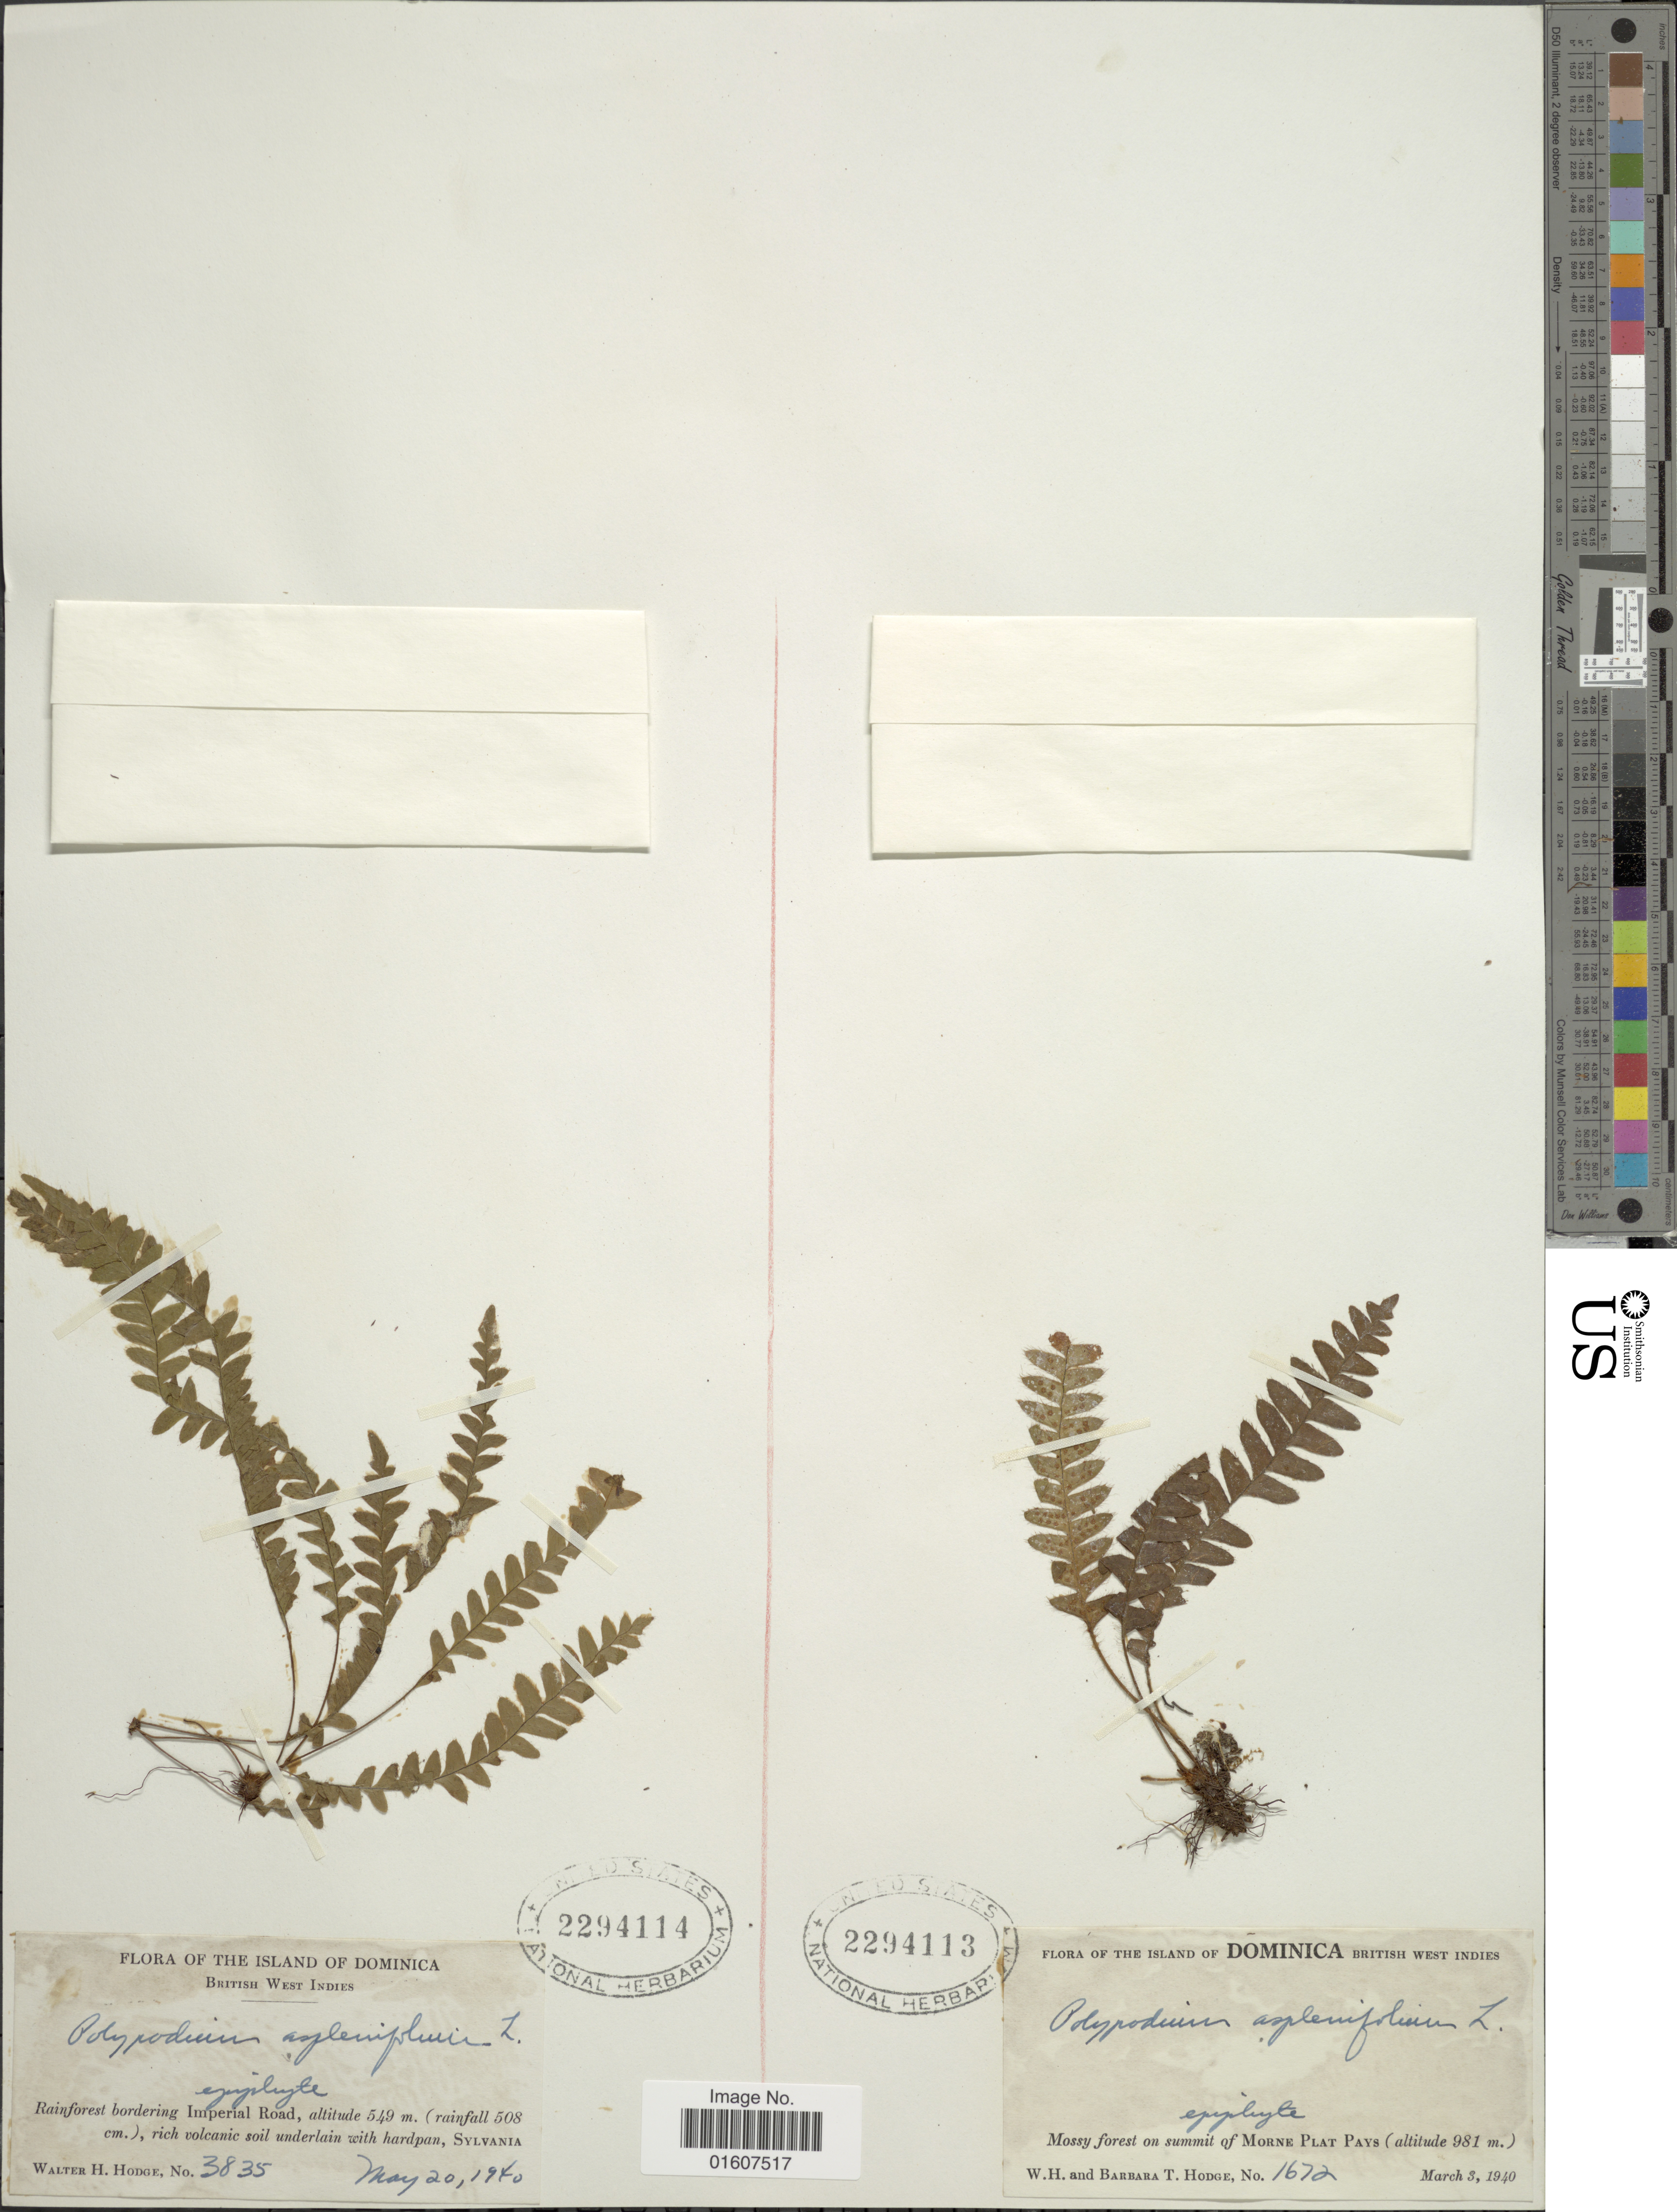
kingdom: Plantae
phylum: Tracheophyta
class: Polypodiopsida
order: Polypodiales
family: Polypodiaceae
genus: Terpsichore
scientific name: Terpsichore eggersii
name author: (Baker ex Hook.) A.R. Sm.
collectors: W. Hodge & B. Hodge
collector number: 1672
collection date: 1940-03-03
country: Dominica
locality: The Island of Dominica, British West Indies, Mossy forest on summit of Morne Plat Pays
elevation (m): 981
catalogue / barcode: US 2294113-2